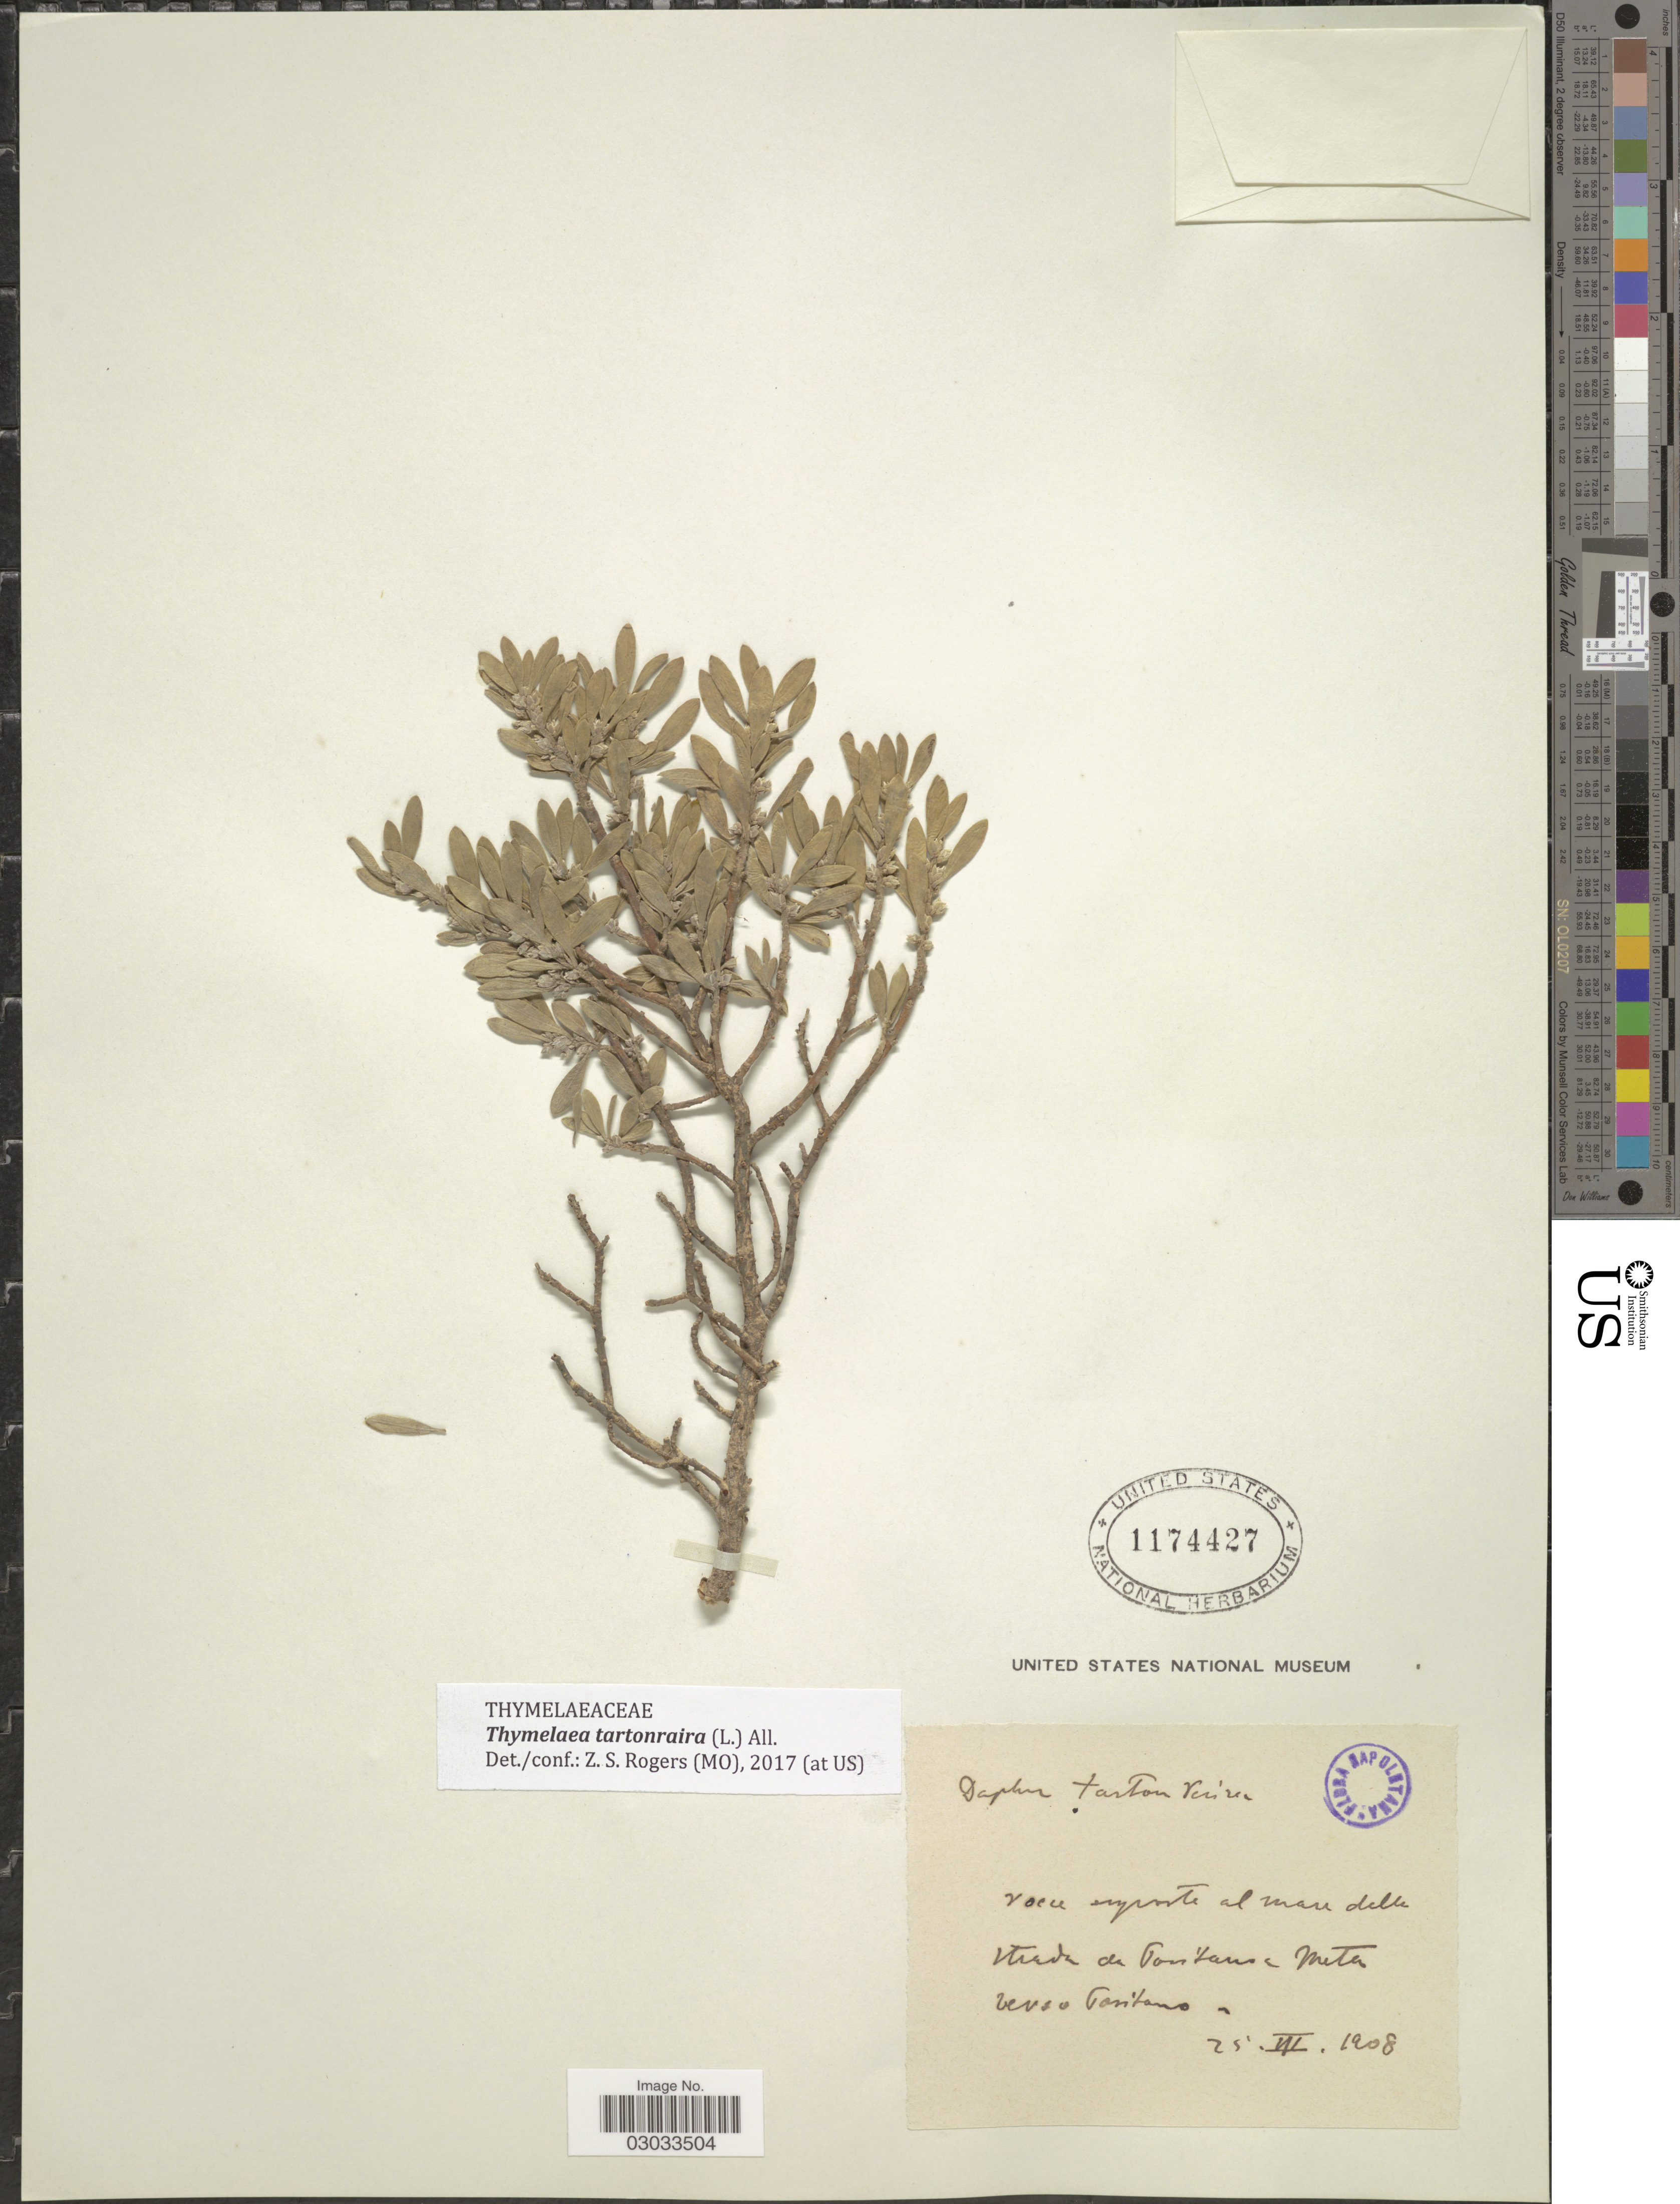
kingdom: Plantae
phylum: Tracheophyta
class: Magnoliopsida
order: Malvales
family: Thymelaeaceae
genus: Thymelaea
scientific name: Thymelaea tartonraira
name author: (L.) All.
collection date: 1908-07-25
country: Italy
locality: Vocu symote al mare delta streda de Ponitane Meta verso Positano. [interpreted]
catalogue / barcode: US 1174427